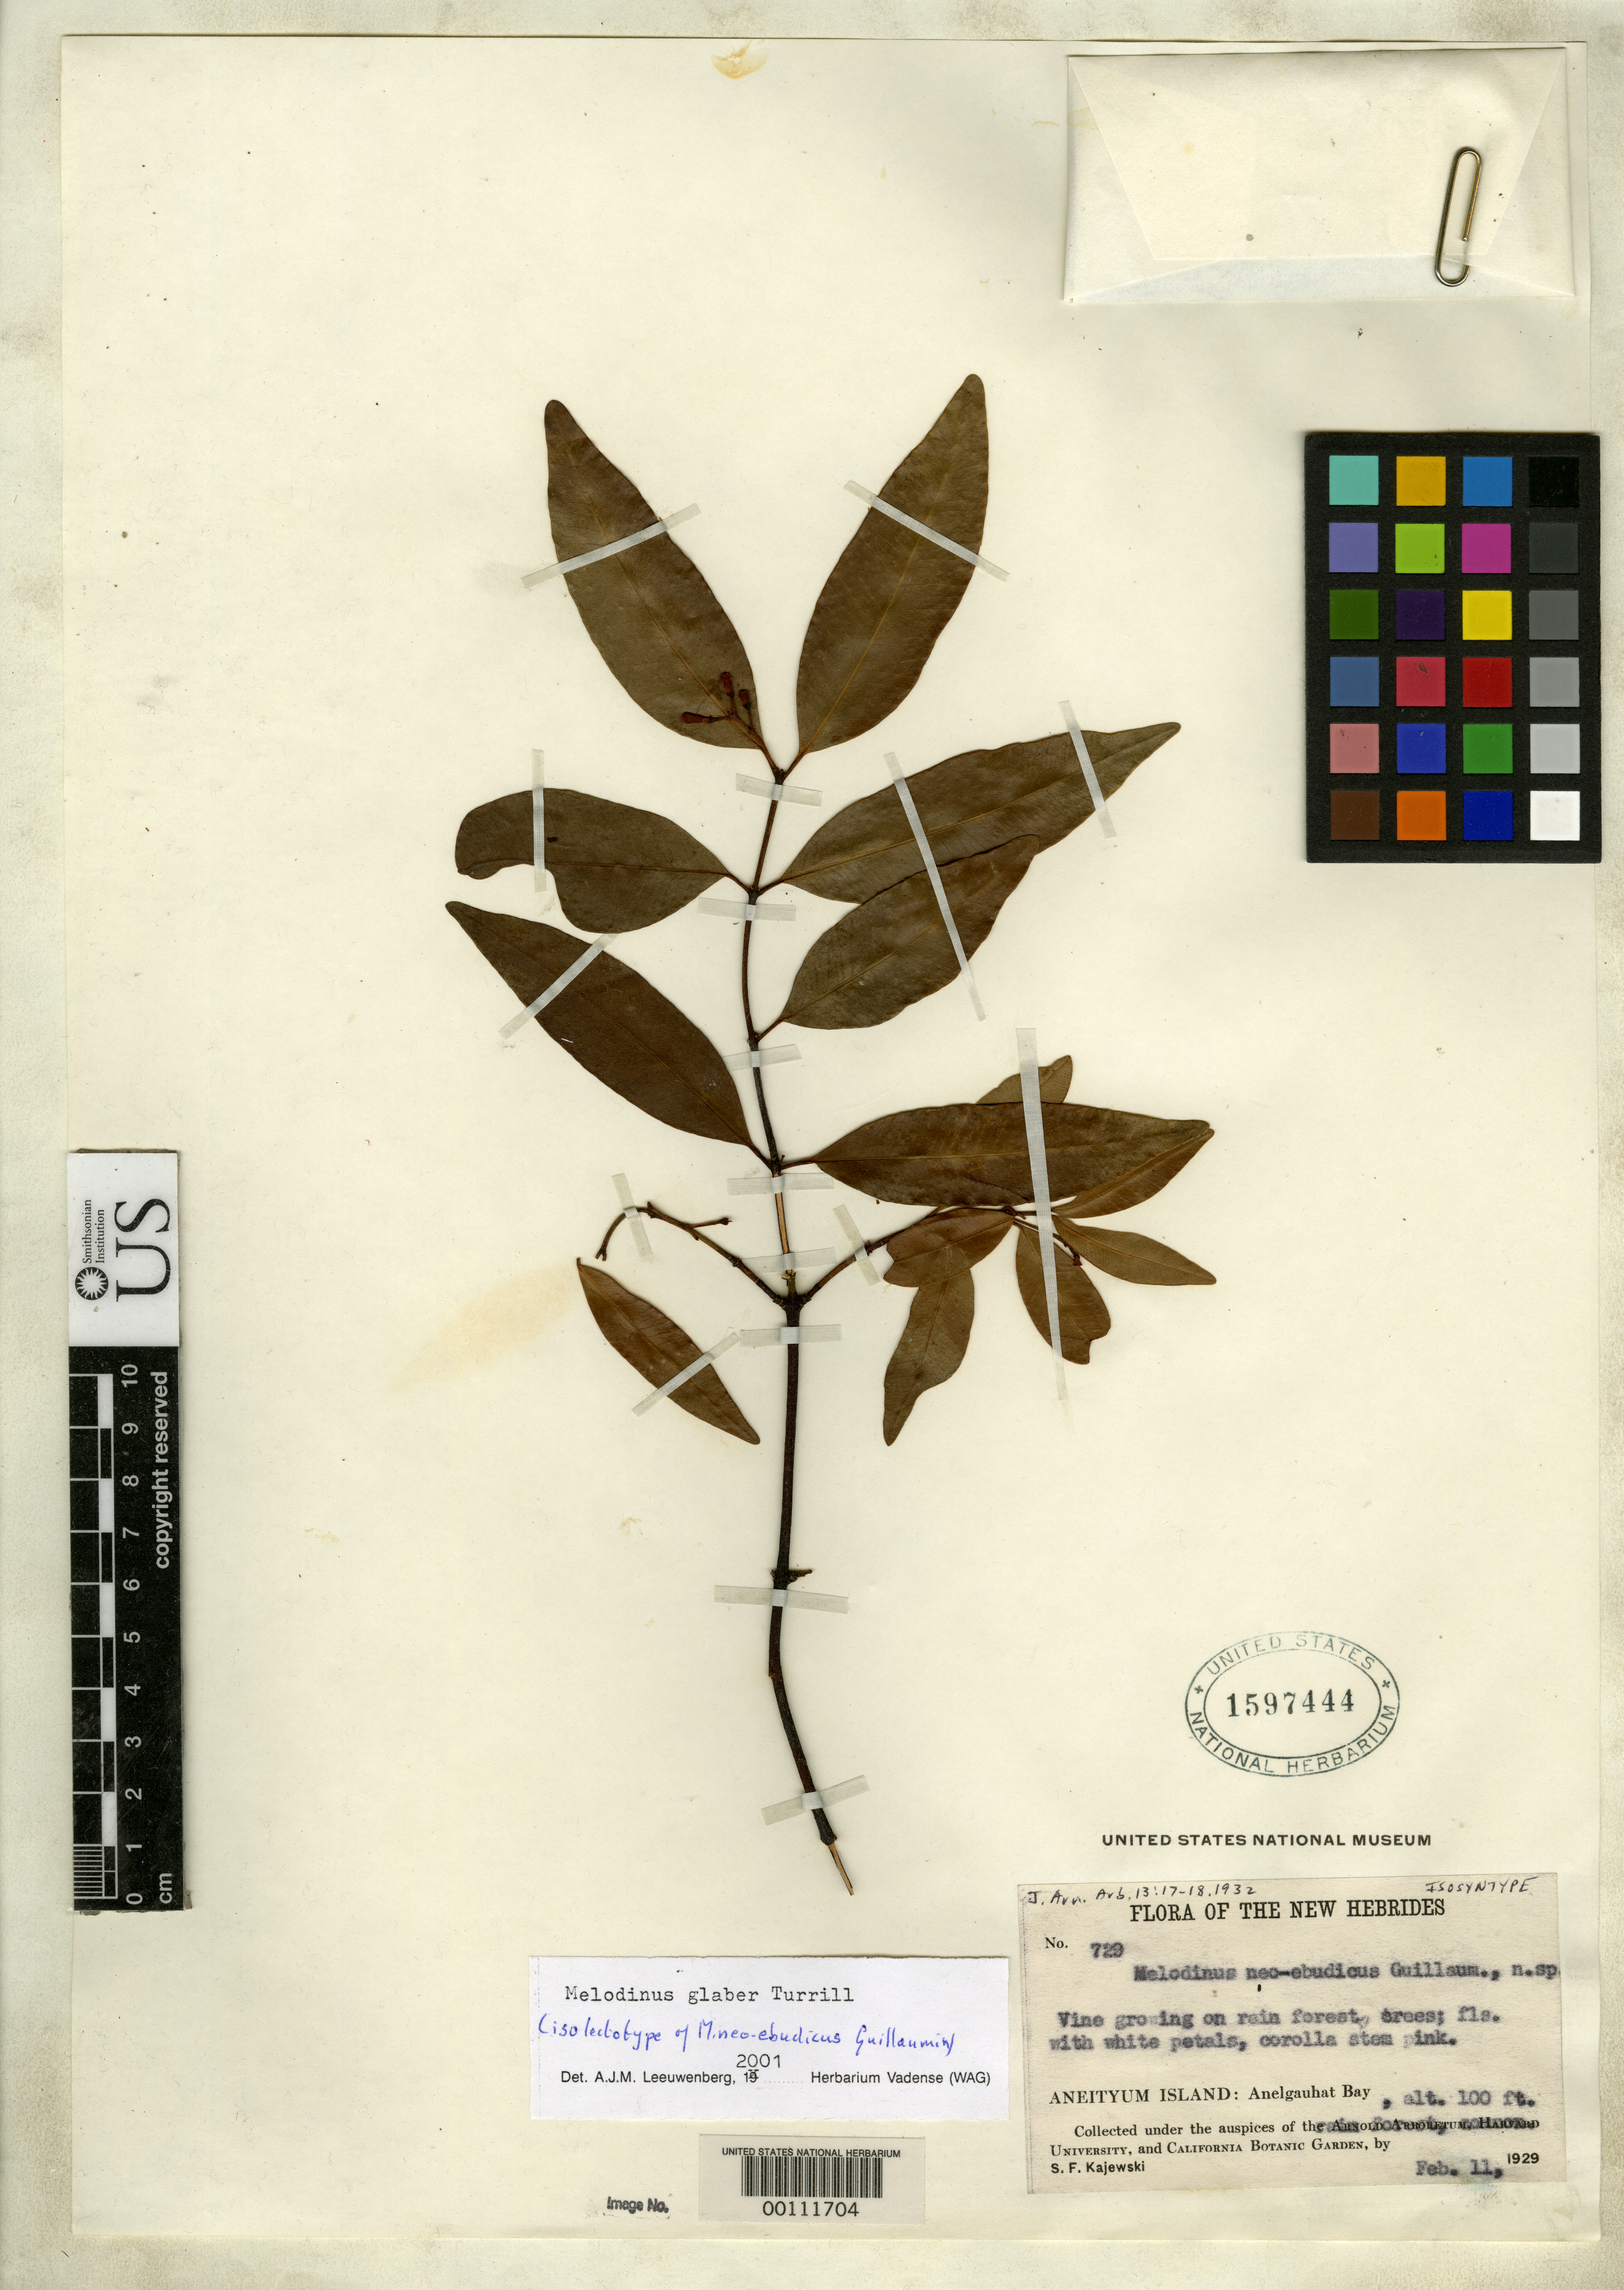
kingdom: Plantae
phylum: Tracheophyta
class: Magnoliopsida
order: Gentianales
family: Apocynaceae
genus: Melodinus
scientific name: Melodinus neoebudicus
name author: Guillaumin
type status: Isosyntype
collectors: S. Kajewski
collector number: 729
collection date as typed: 11 Feb 1929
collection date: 1929-02-11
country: Vanuatu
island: Anatom [Aneityum]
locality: Anelgauhat Bay.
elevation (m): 30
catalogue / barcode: US 1597444